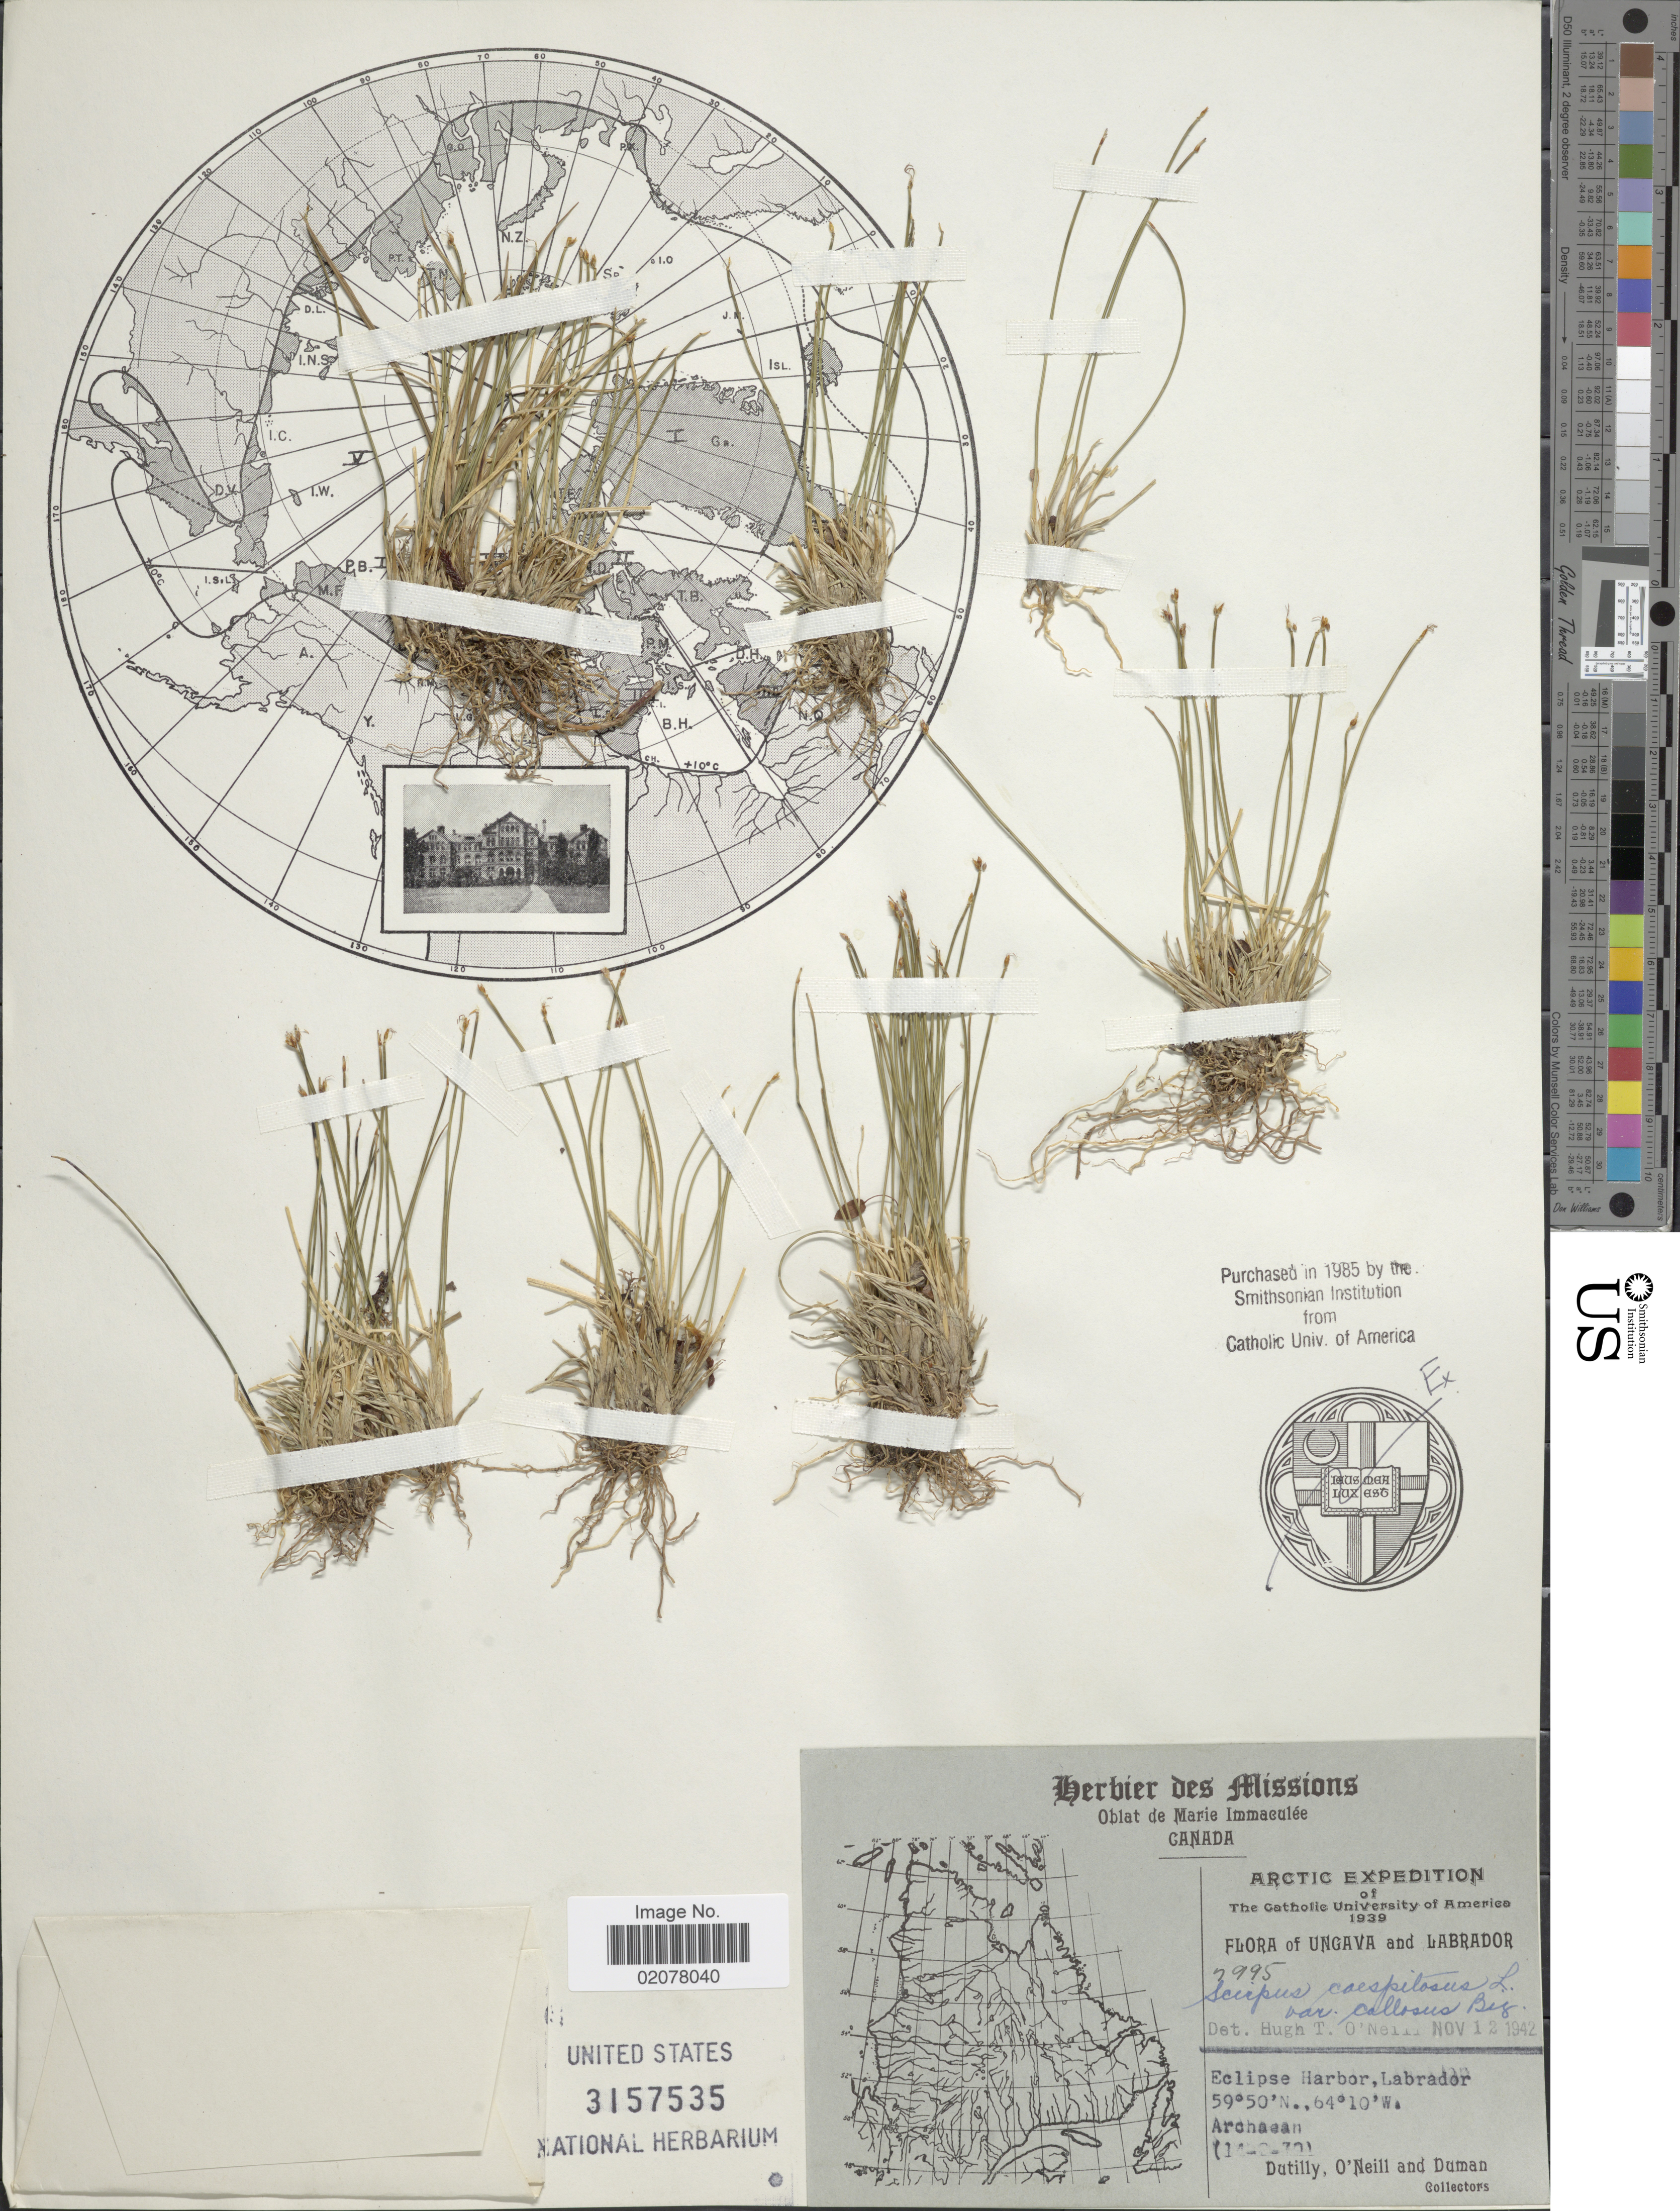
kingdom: Plantae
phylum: Tracheophyta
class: Liliopsida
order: Poales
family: Cyperaceae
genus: Trichophorum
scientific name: Trichophorum cespitosum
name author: (L.) Hartm.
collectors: -. Dutilly, O' Neill & -. Duman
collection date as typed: Transcribed d/m/y: 14/2/70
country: Canada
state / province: Newfoundland and Labrador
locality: Eclipse Harbor, Labrador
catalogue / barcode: US 3157535